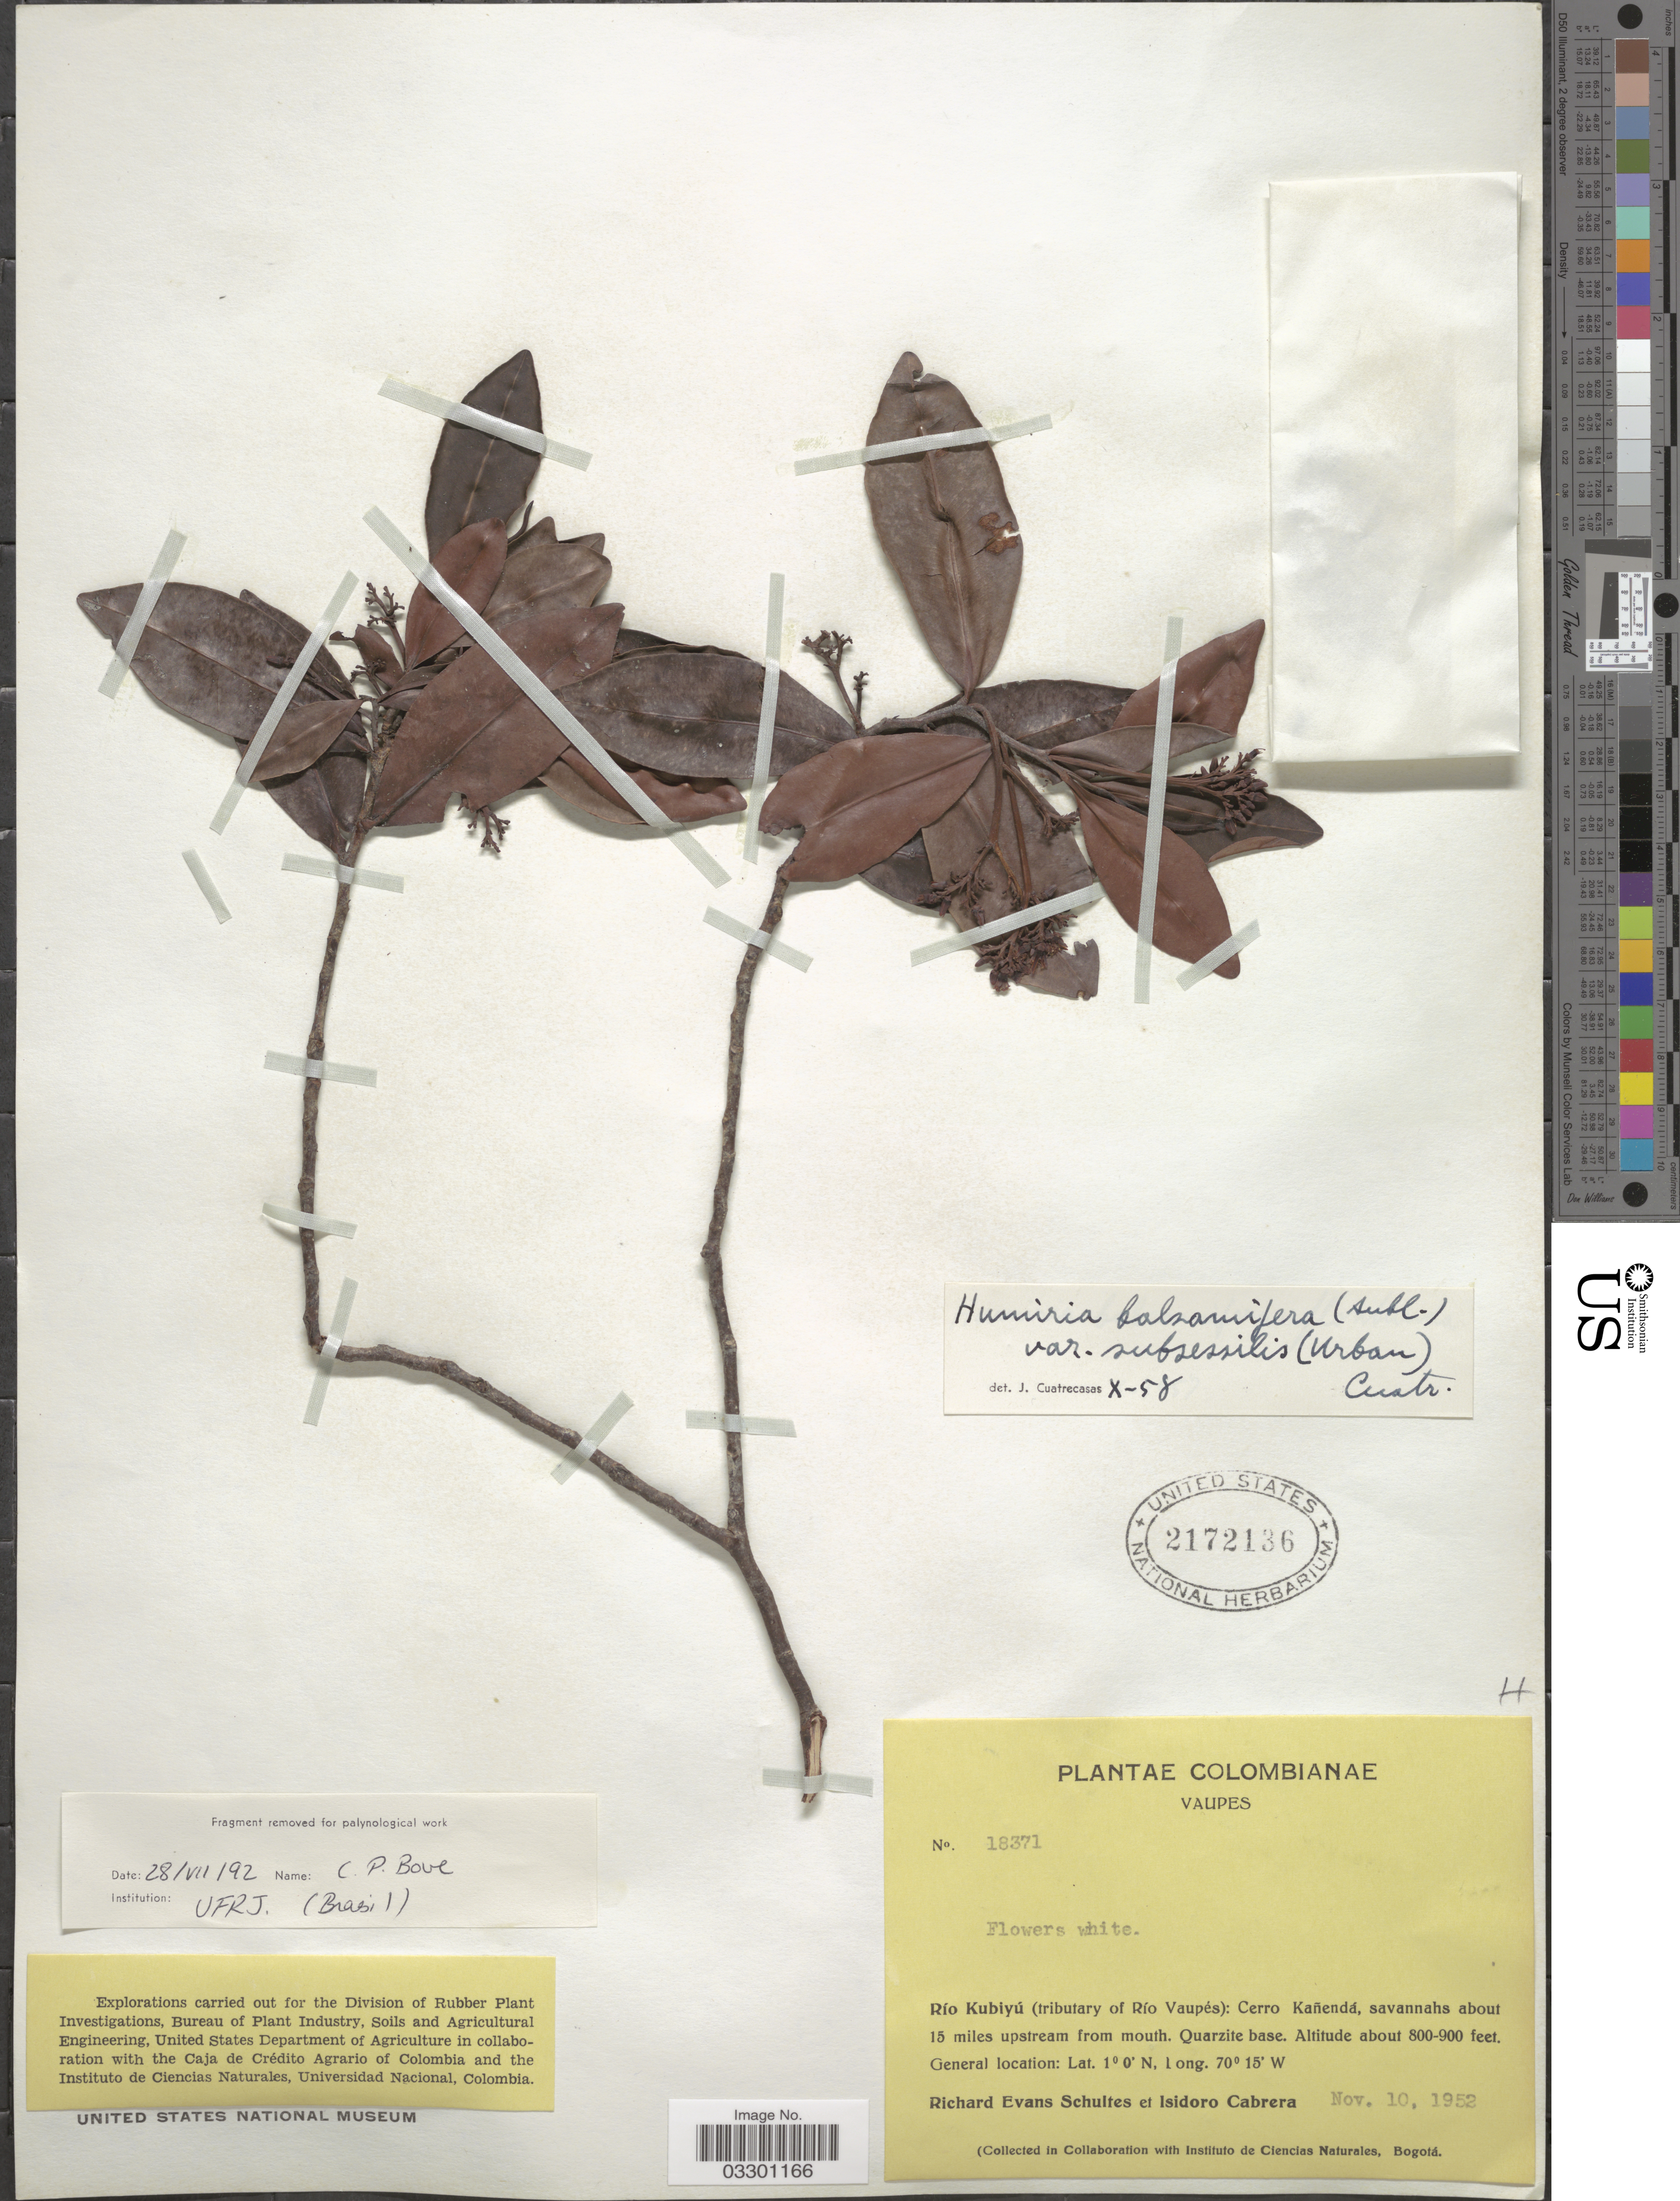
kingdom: Plantae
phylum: Tracheophyta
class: Magnoliopsida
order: Malpighiales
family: Humiriaceae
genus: Humiria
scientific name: Humiria balsamifera var. subsessilis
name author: (Urb.) Cuatrec.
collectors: R. E. Schultes & I. Cabrera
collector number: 18371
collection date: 1952-11-10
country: Colombia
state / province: Vaupés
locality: Río Kubiyú (tributary of Río Vaupés): Cerro Kañendad, savannahs about 15 miles upstream from mouth. Quarzite base.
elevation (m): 244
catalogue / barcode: US 2172136